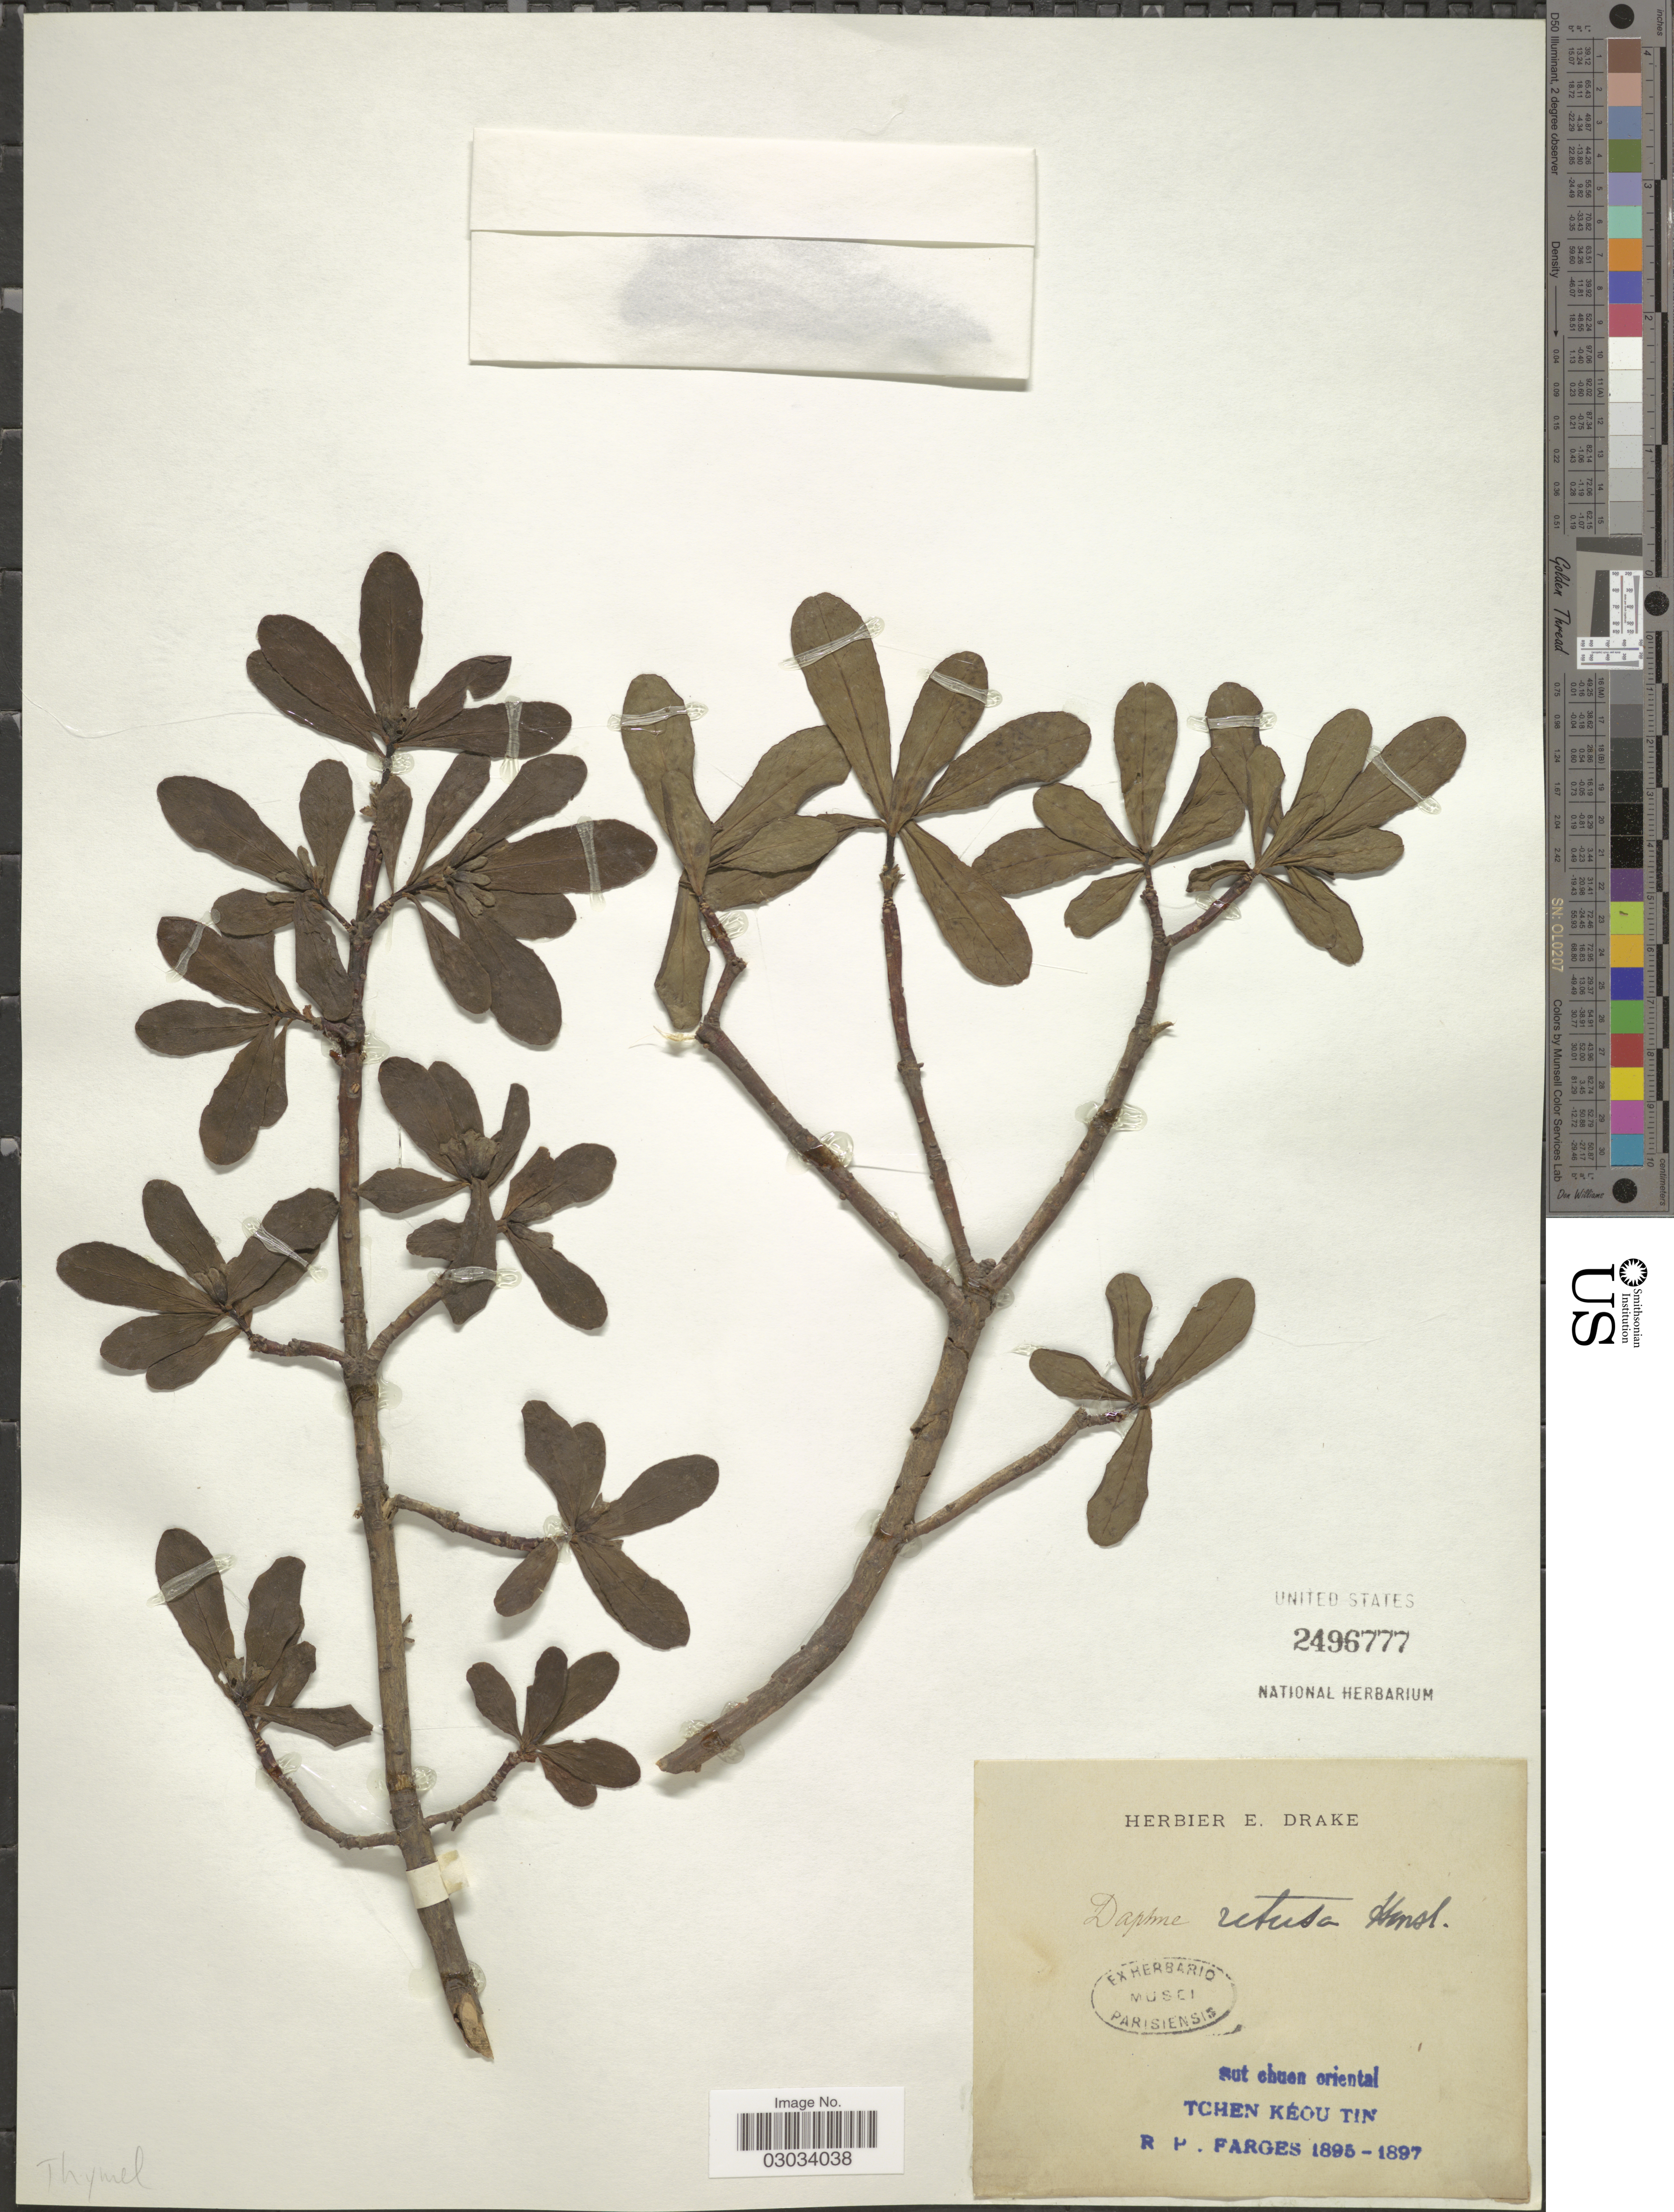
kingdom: Plantae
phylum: Tracheophyta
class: Magnoliopsida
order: Malvales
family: Thymelaeaceae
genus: Daphne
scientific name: Daphne retusa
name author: Hemsl.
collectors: R. Farges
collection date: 1895/1897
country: China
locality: Sut Chuen Oriental. Tchen Kéou Tin.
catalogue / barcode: US 2496777